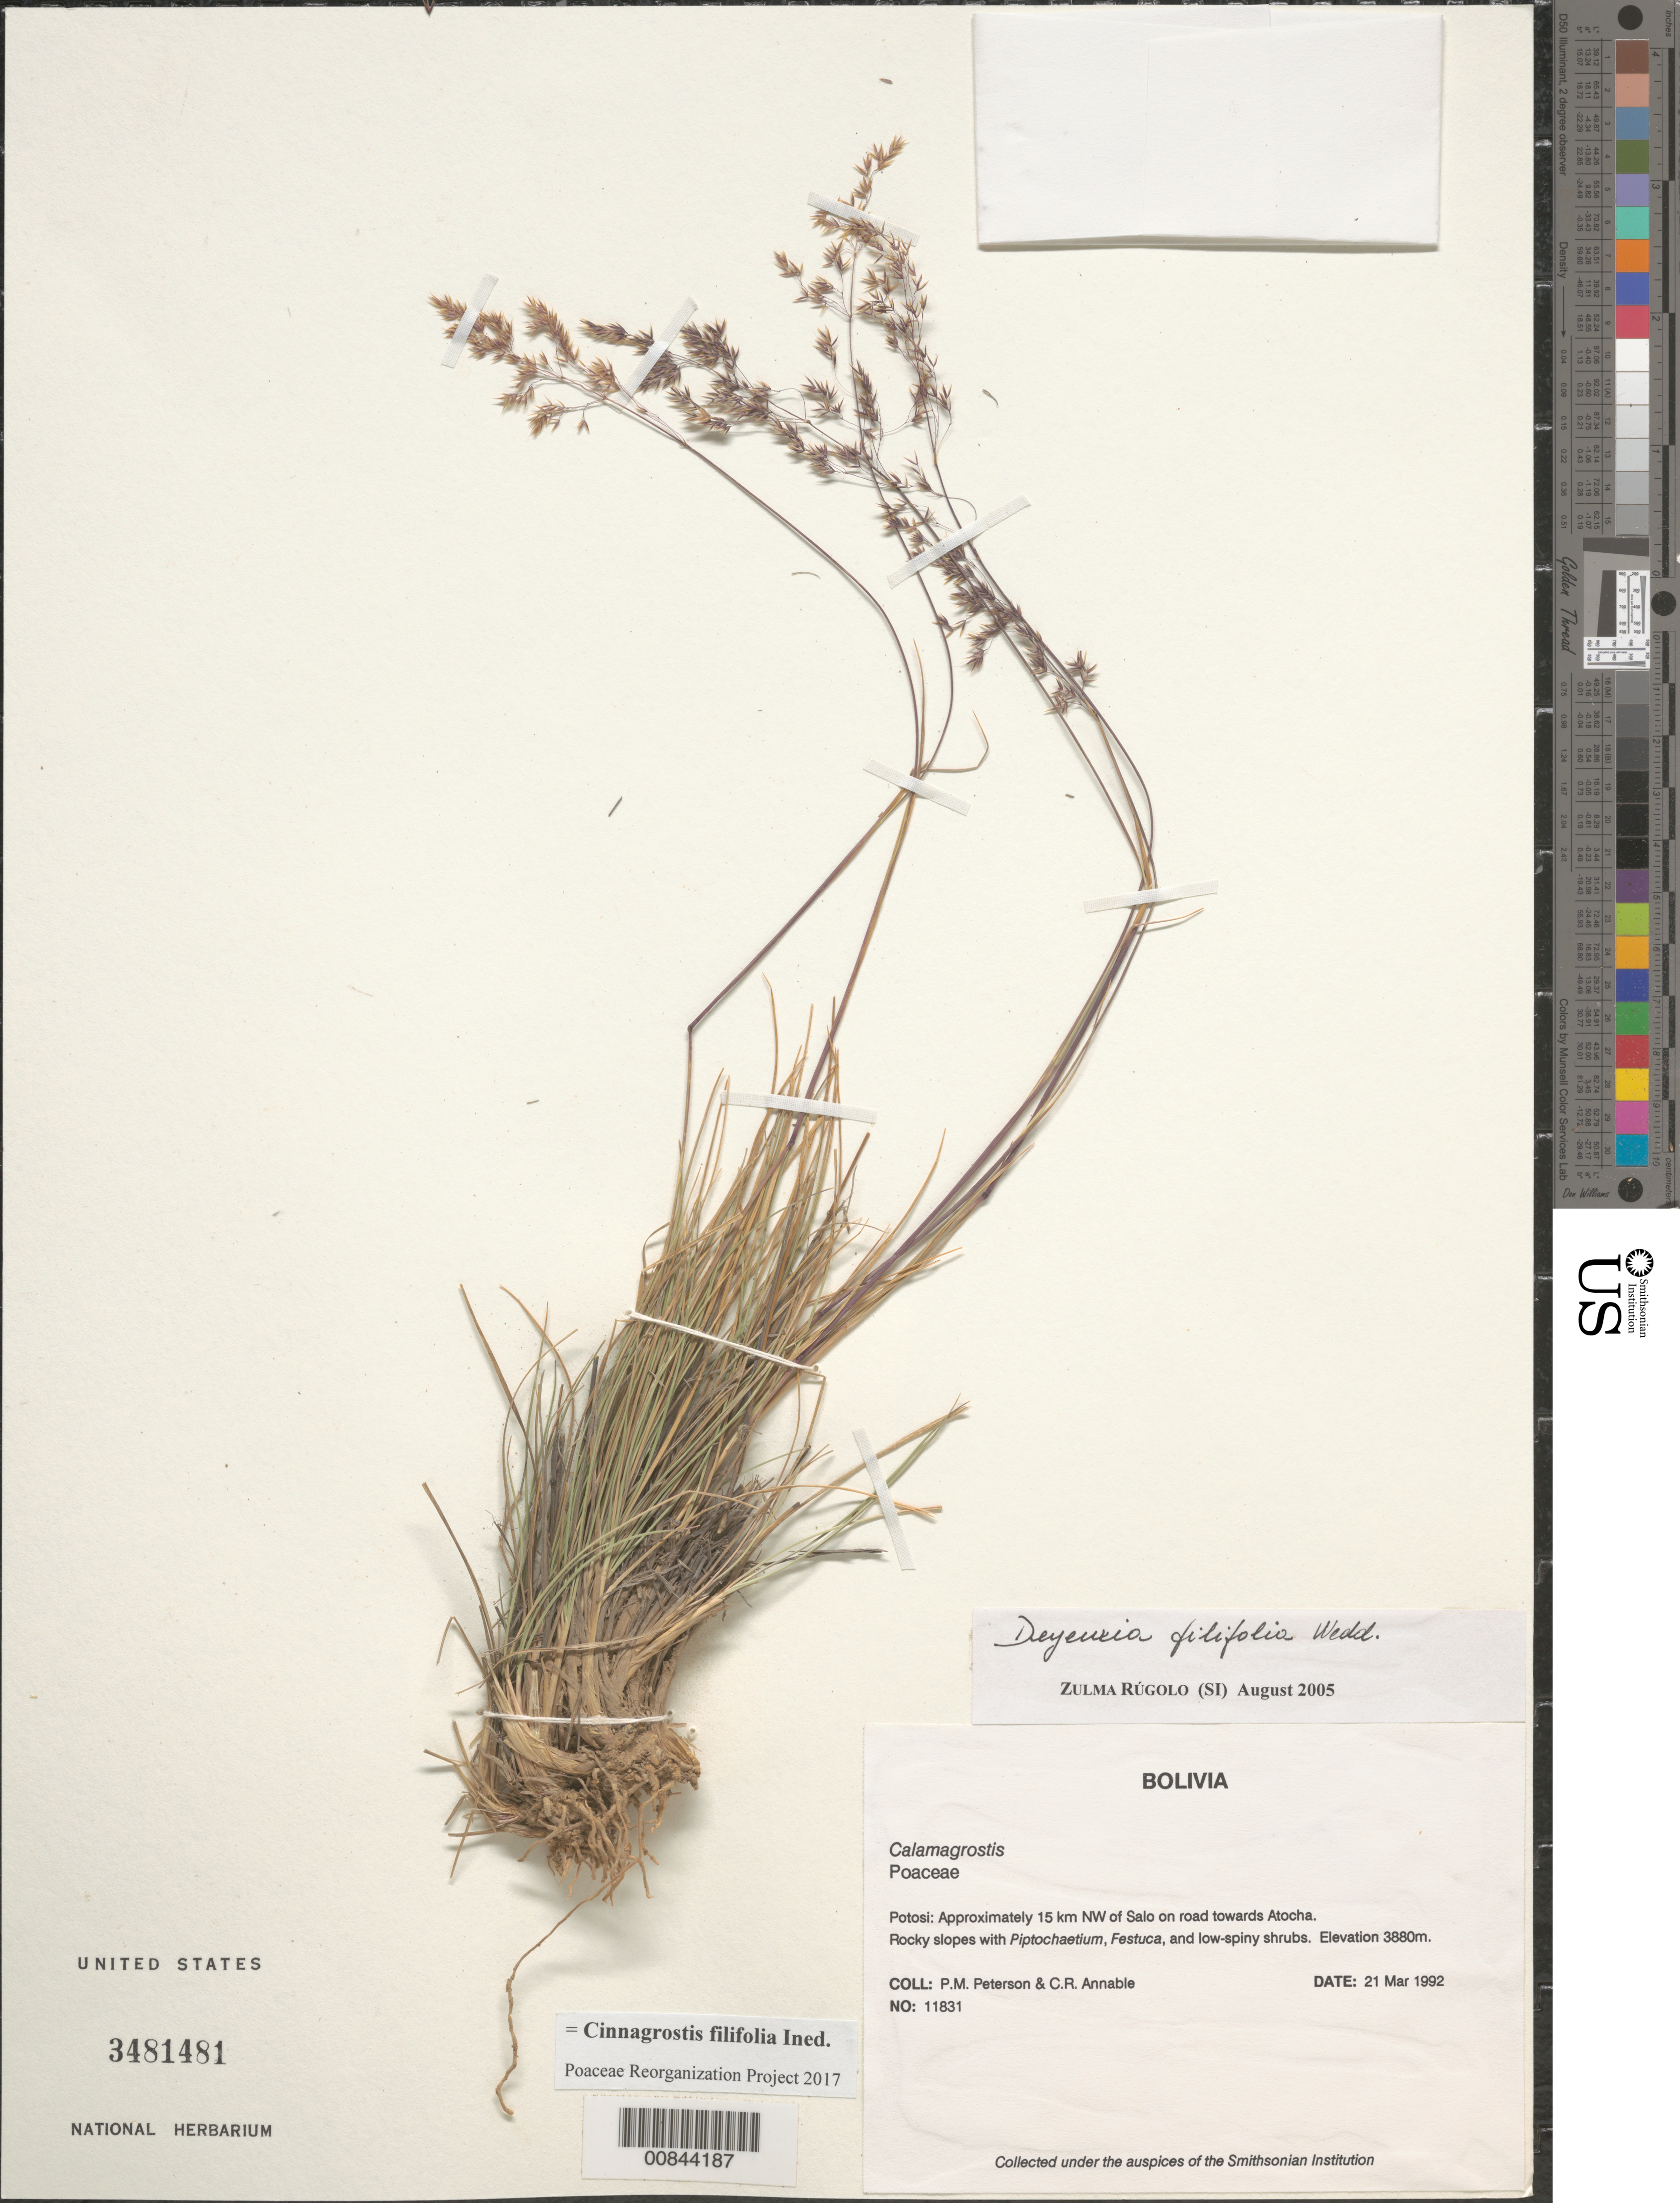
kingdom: Plantae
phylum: Tracheophyta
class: Liliopsida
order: Poales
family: Poaceae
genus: Cinnagrostis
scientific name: Cinnagrostis filifolia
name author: (Wedd.) P.M. Peterson et al.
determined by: Poaceae Reorganization Project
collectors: P. M. Peterson & C. R. Annable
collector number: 11831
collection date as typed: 21 Mar 1992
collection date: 1992-03-21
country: Bolivia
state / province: Potosi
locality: Approximately 15 km NW of Salo on road towards Atocha.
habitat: Rocky slopes with Piptochaetium, Festuca, and low-spiny shrubs.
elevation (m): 3880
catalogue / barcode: US 3481481